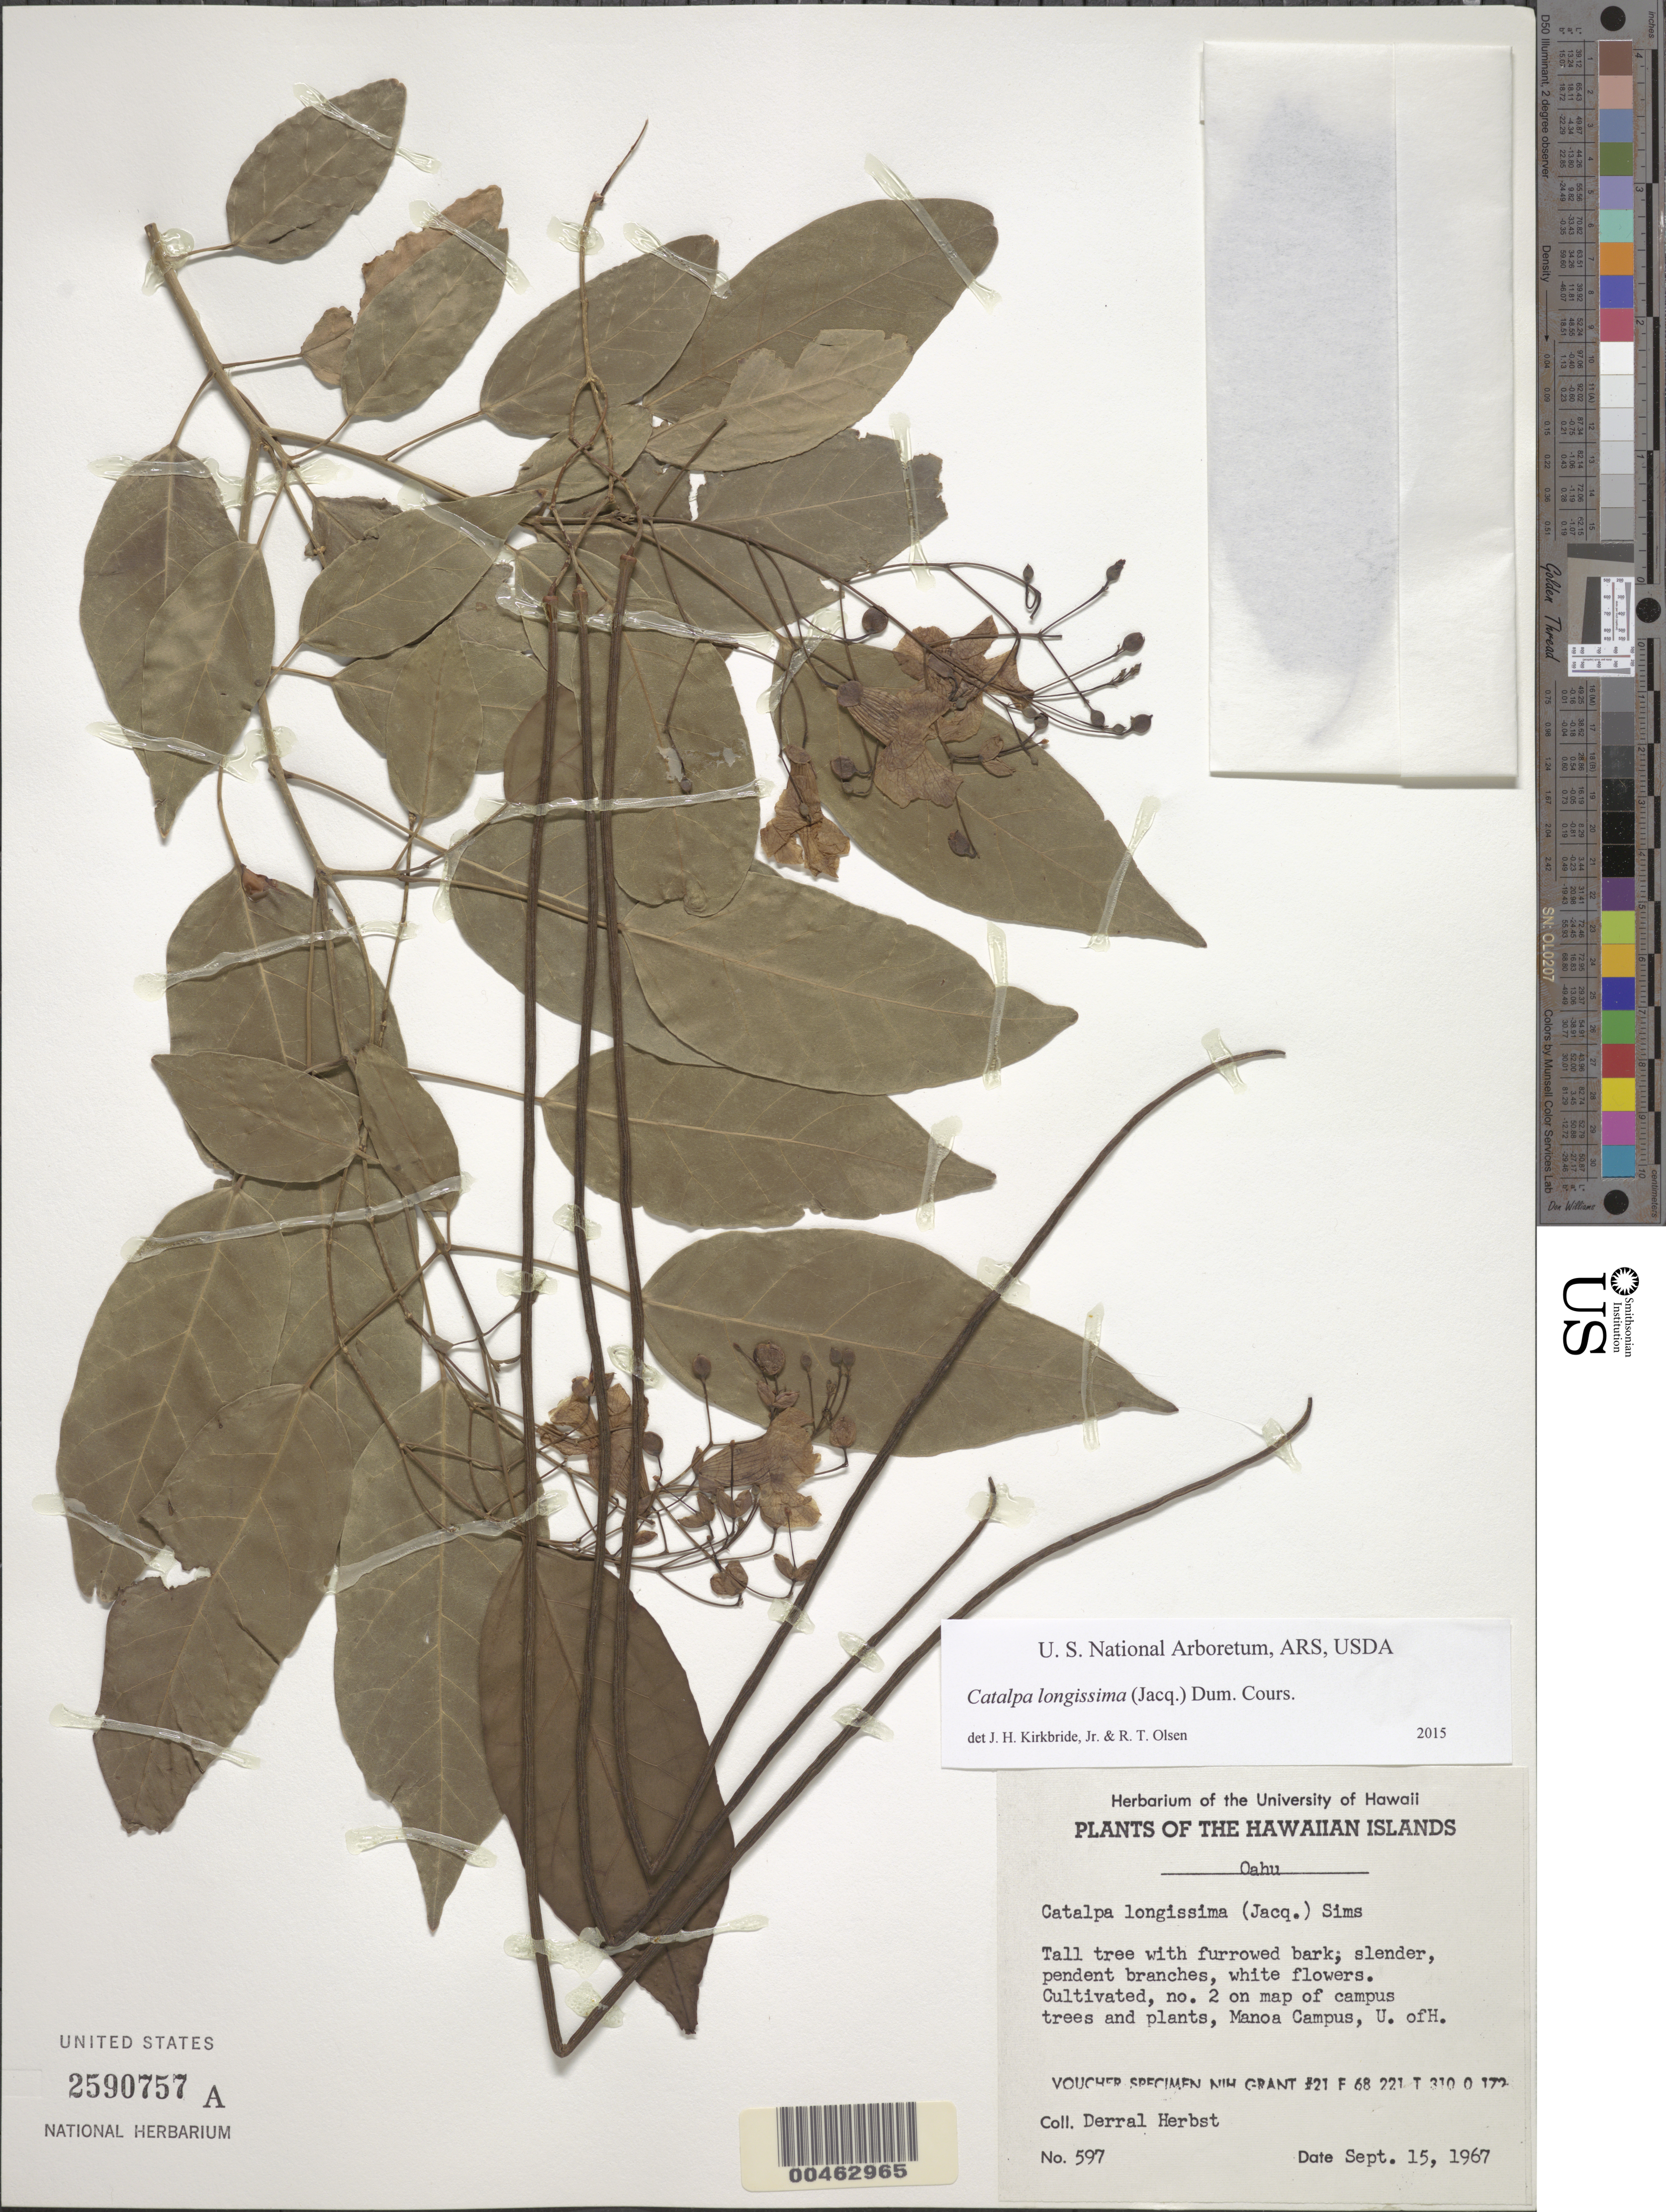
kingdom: Plantae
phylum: Tracheophyta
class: Magnoliopsida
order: Lamiales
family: Bignoniaceae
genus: Catalpa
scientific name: Catalpa longissima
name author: (Jacq.) Dum. Cours.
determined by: Kirkbride, J. H., Jr.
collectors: D. R. Herbst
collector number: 597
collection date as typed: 15 Sep 1967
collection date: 1967-09-15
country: United States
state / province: Hawaii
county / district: Honolulu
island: Oahu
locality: Manoa Campus, U. of H.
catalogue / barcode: US 2590757A